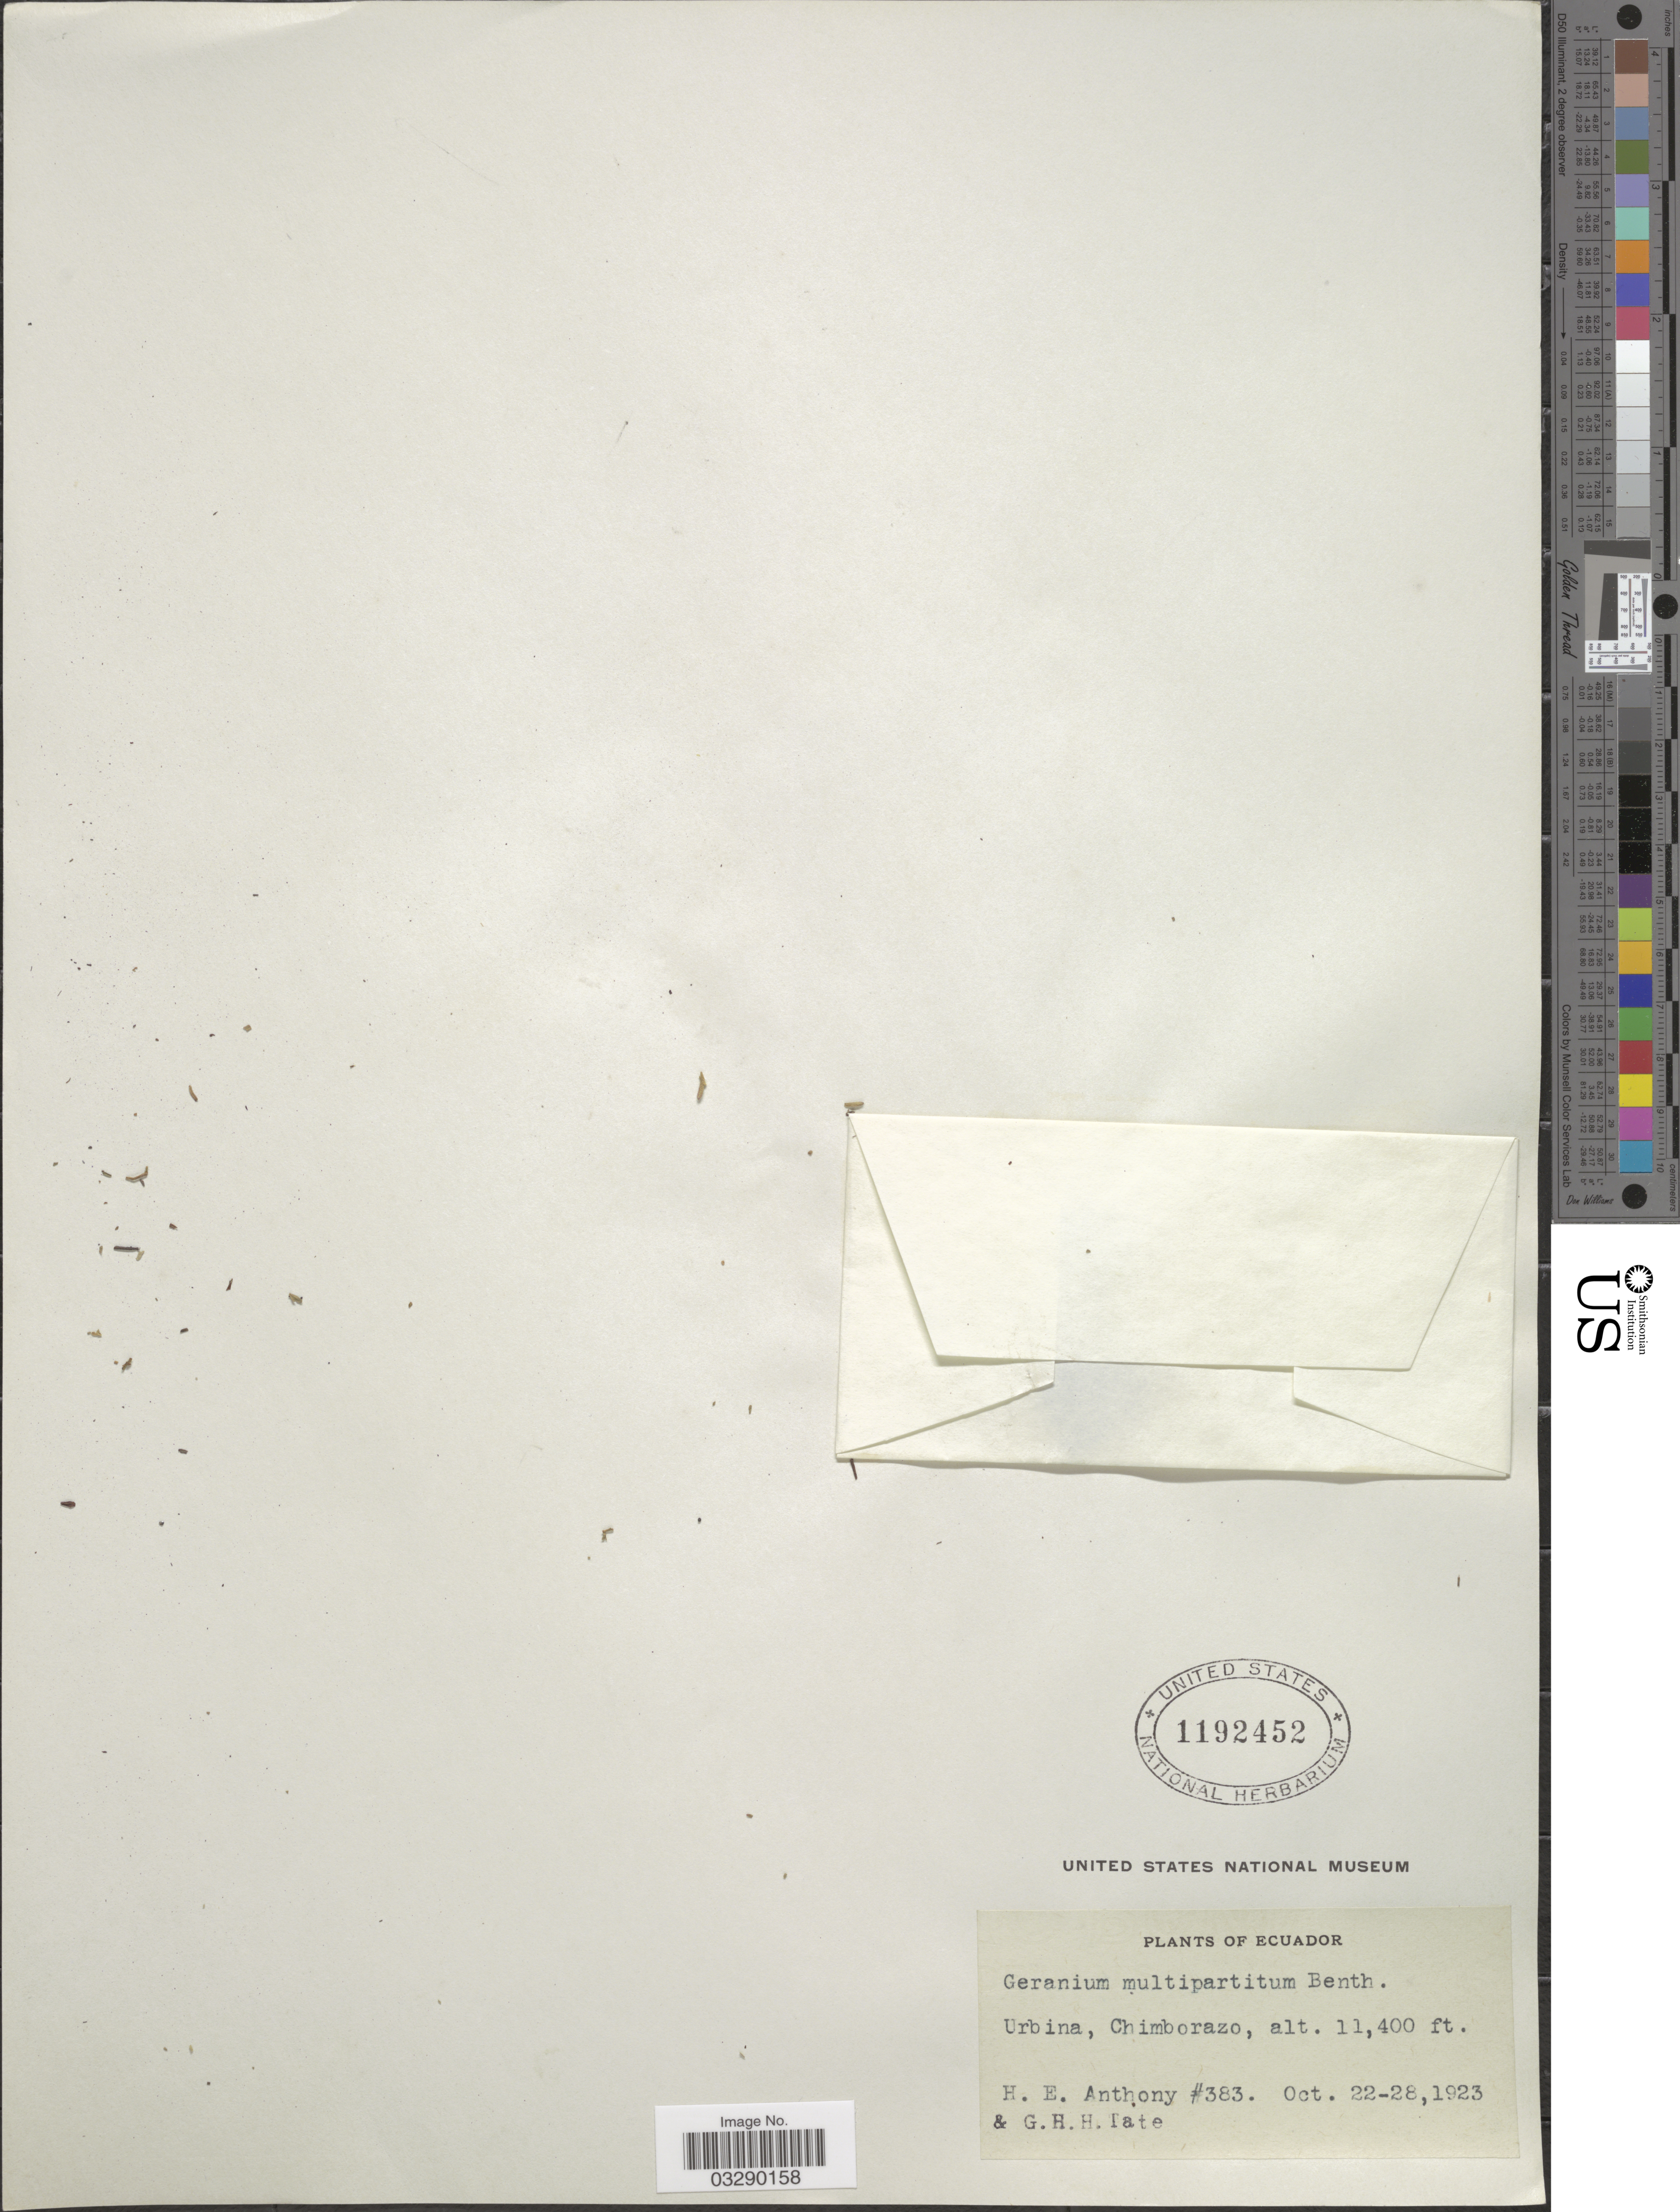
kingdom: Plantae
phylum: Tracheophyta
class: Magnoliopsida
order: Geraniales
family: Geraniaceae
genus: Geranium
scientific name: Geranium multipartitum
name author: Benth.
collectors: H. E. Anthony & G. H. H.Tate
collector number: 383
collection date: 1923-10-22/1923-10-28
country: Ecuador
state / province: Chimborazo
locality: Urbina.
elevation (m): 3475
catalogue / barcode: US 1192452